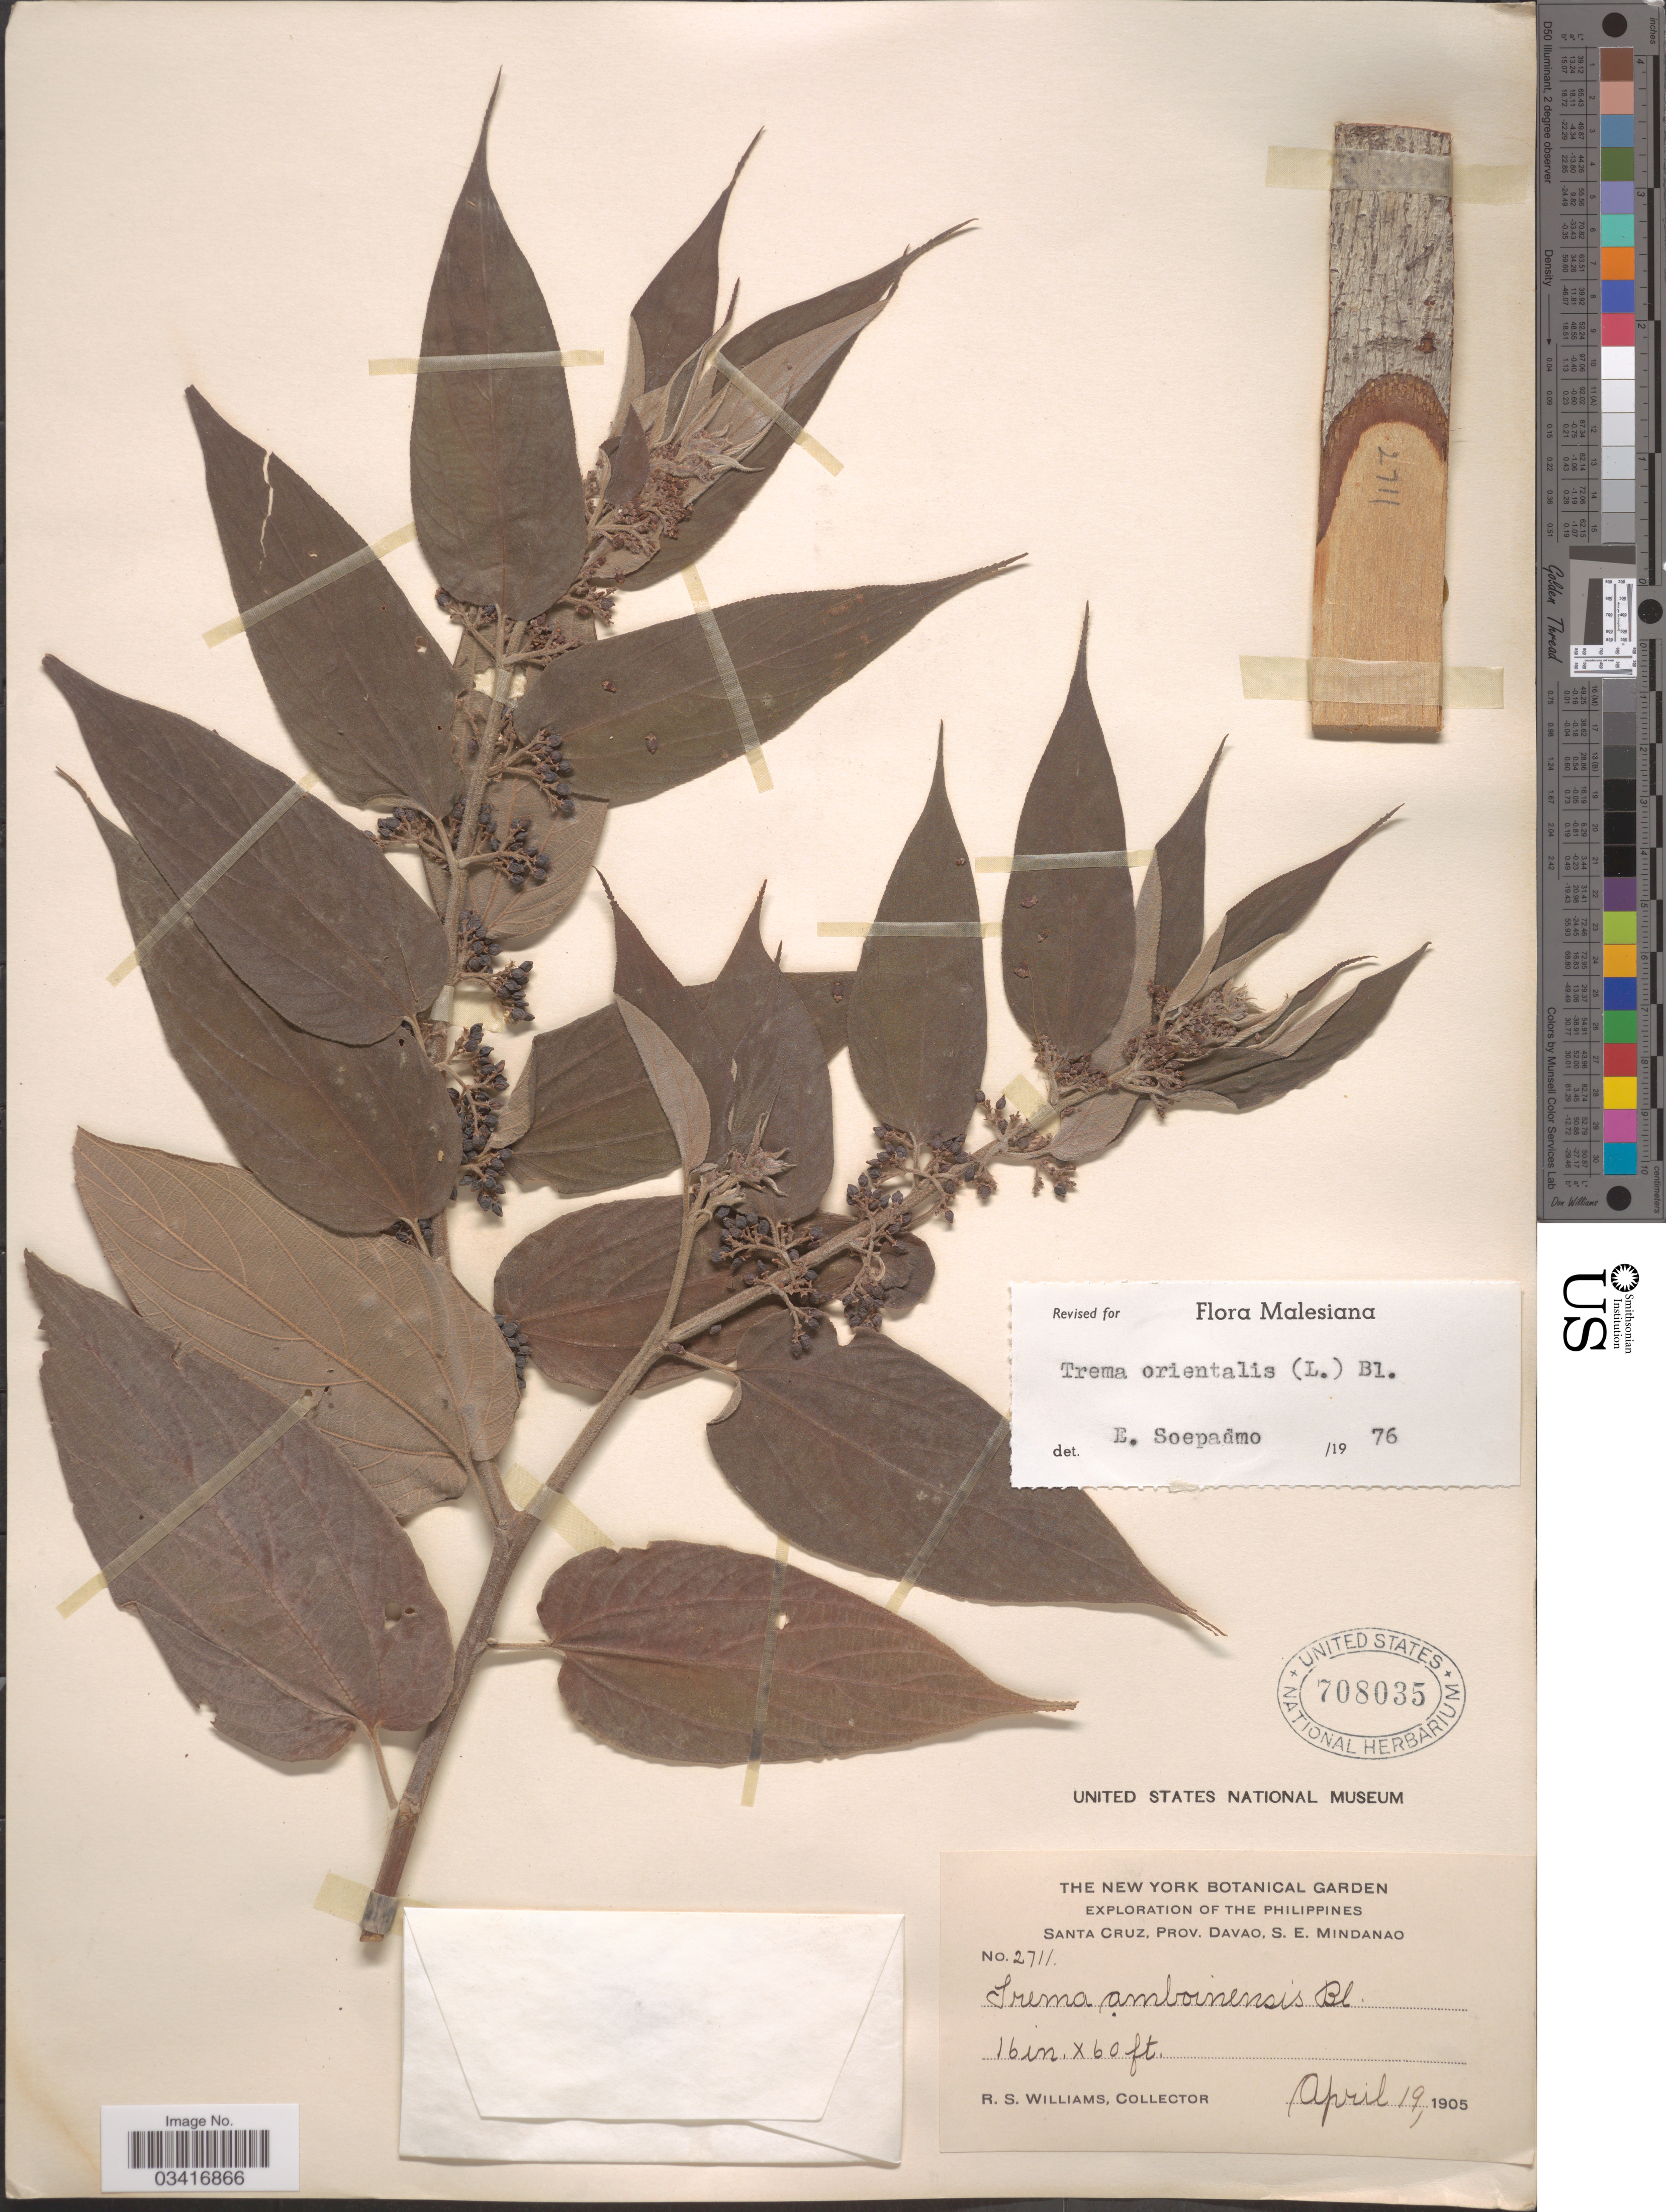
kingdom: Plantae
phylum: Tracheophyta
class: Magnoliopsida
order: Rosales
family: Cannabaceae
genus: Trema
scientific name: Trema orientale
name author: (L.) Blume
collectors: R. S. Williams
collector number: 2711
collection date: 1905-04-19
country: Philippines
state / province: Davao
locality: Santa Cruz, Prov. Davao, S. E. Mindanao.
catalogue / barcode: US 708035